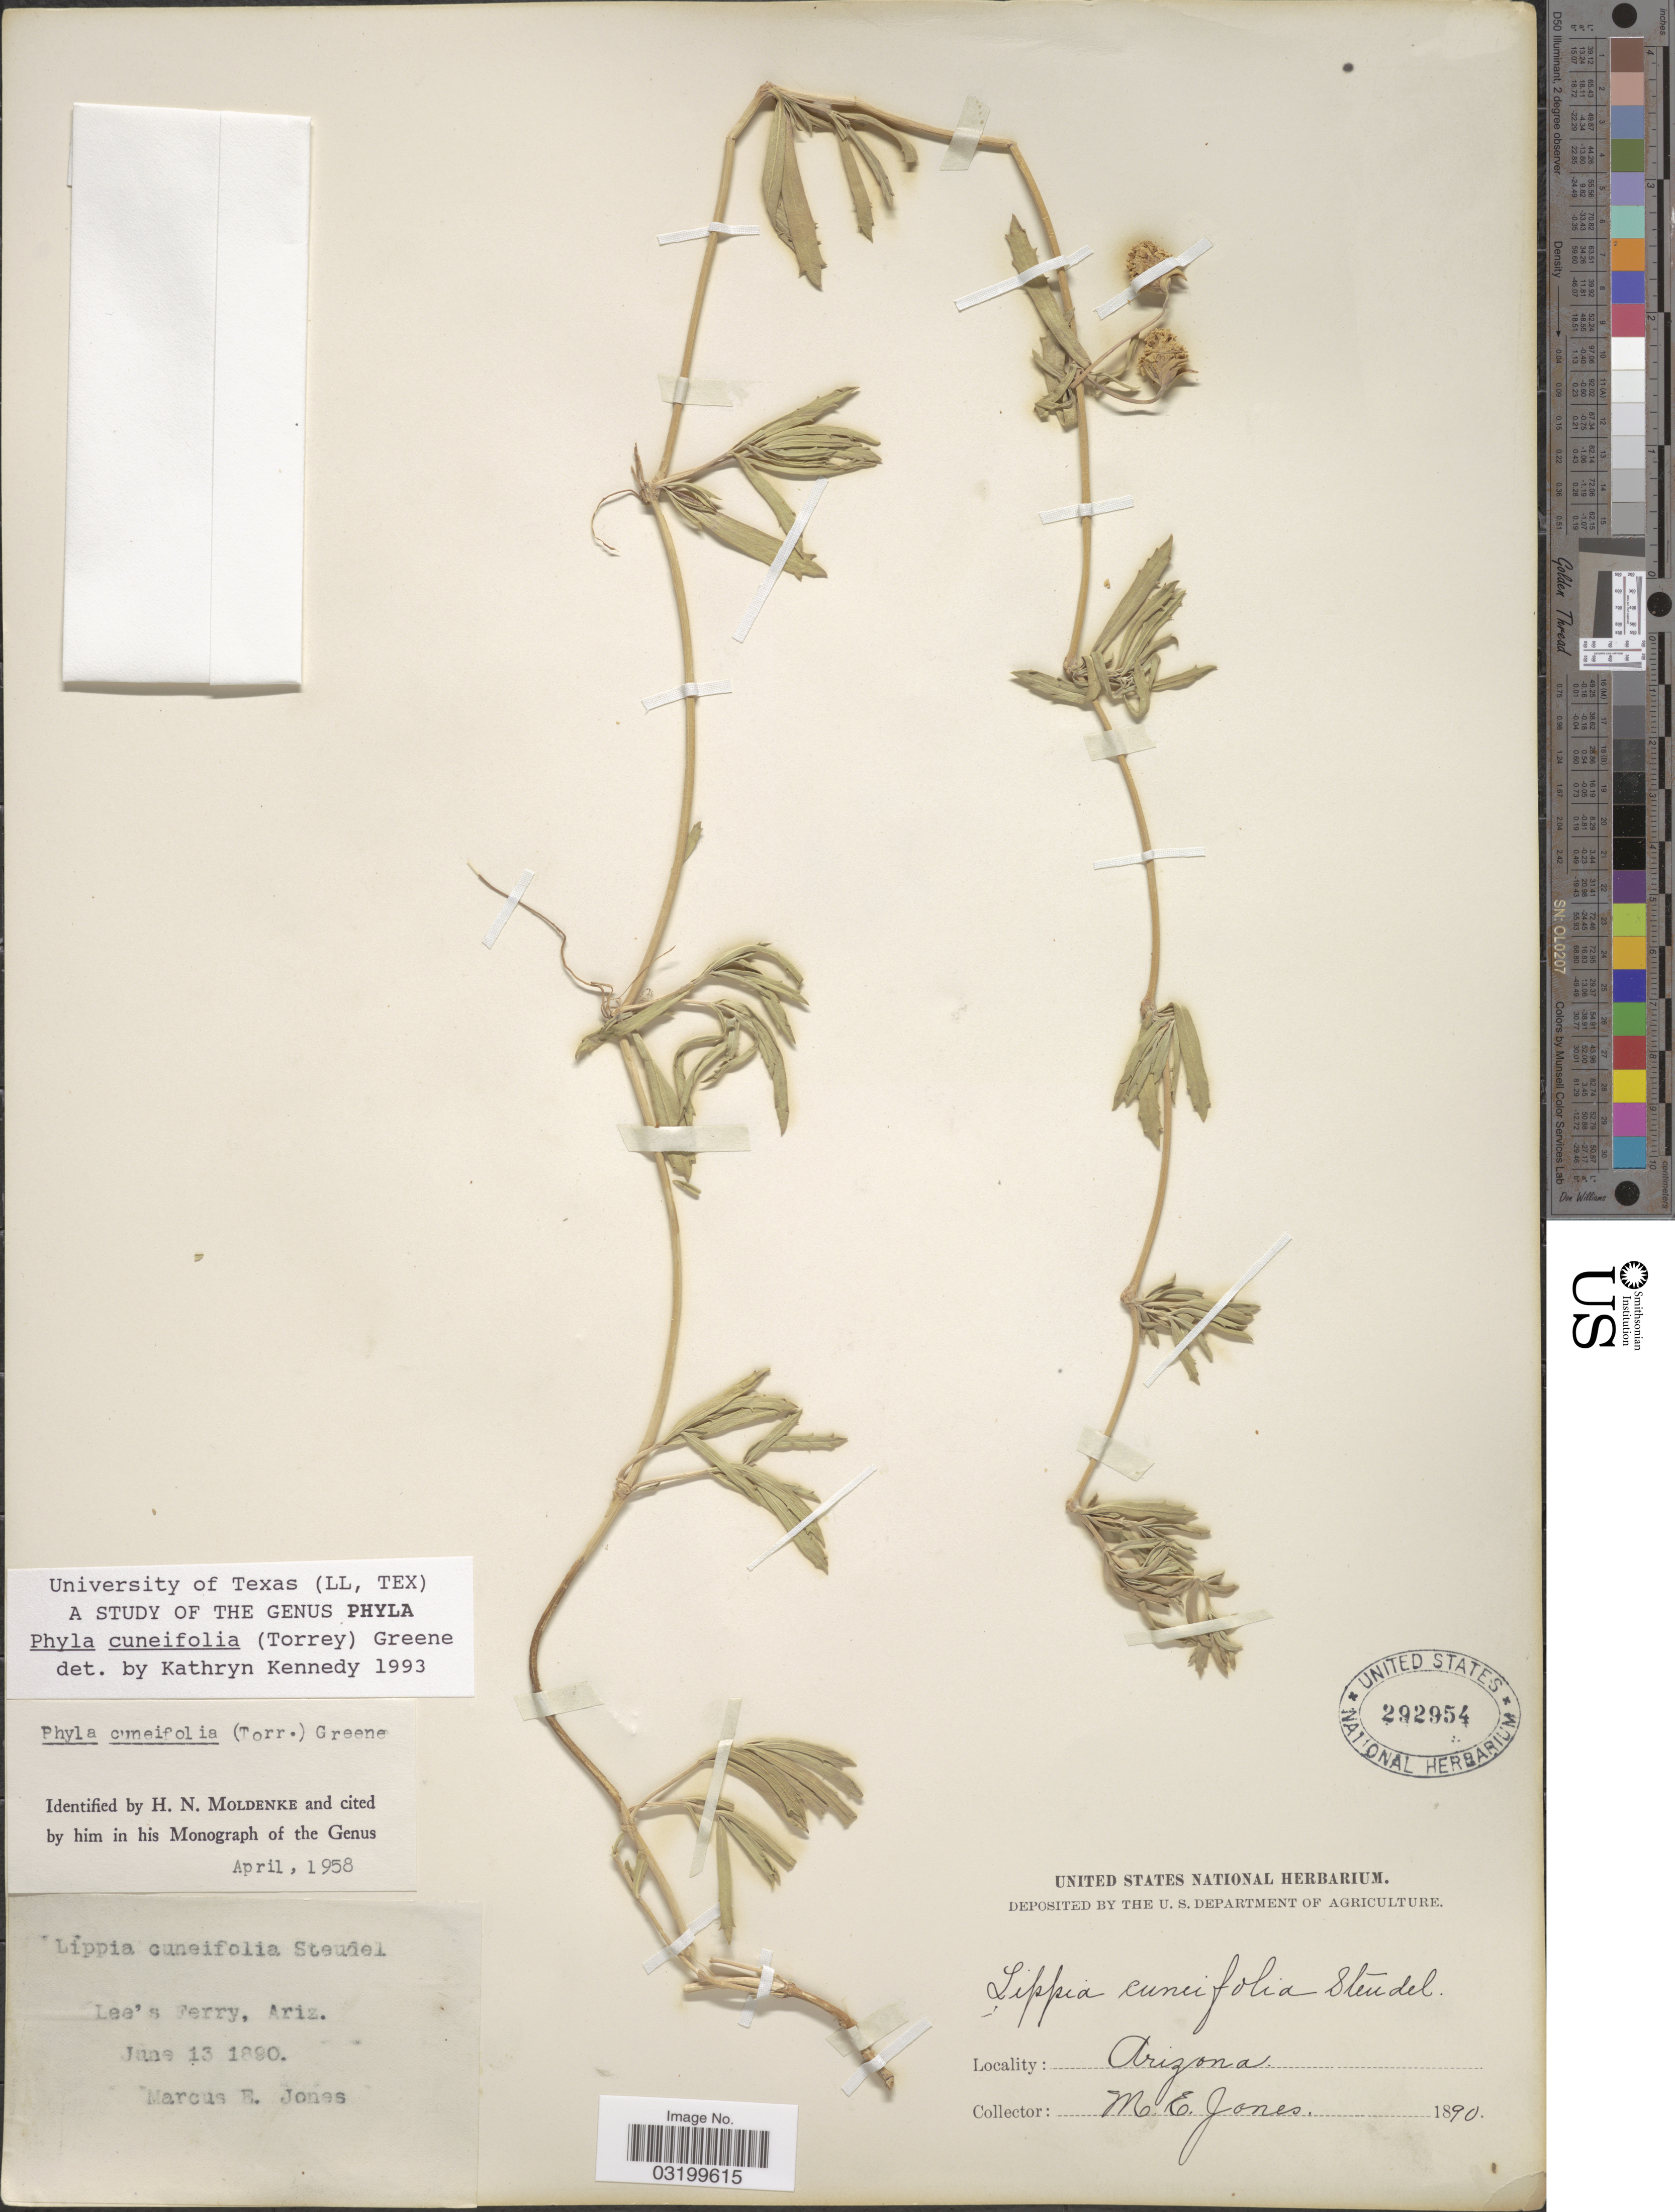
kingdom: Plantae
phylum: Tracheophyta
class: Magnoliopsida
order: Lamiales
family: Verbenaceae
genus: Phyla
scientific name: Phyla cuneifolia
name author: (Torr.) Greene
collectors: M. E. Jones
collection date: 1890-06-13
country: United States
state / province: Arizona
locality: Lee's Ferry.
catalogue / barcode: US 292954